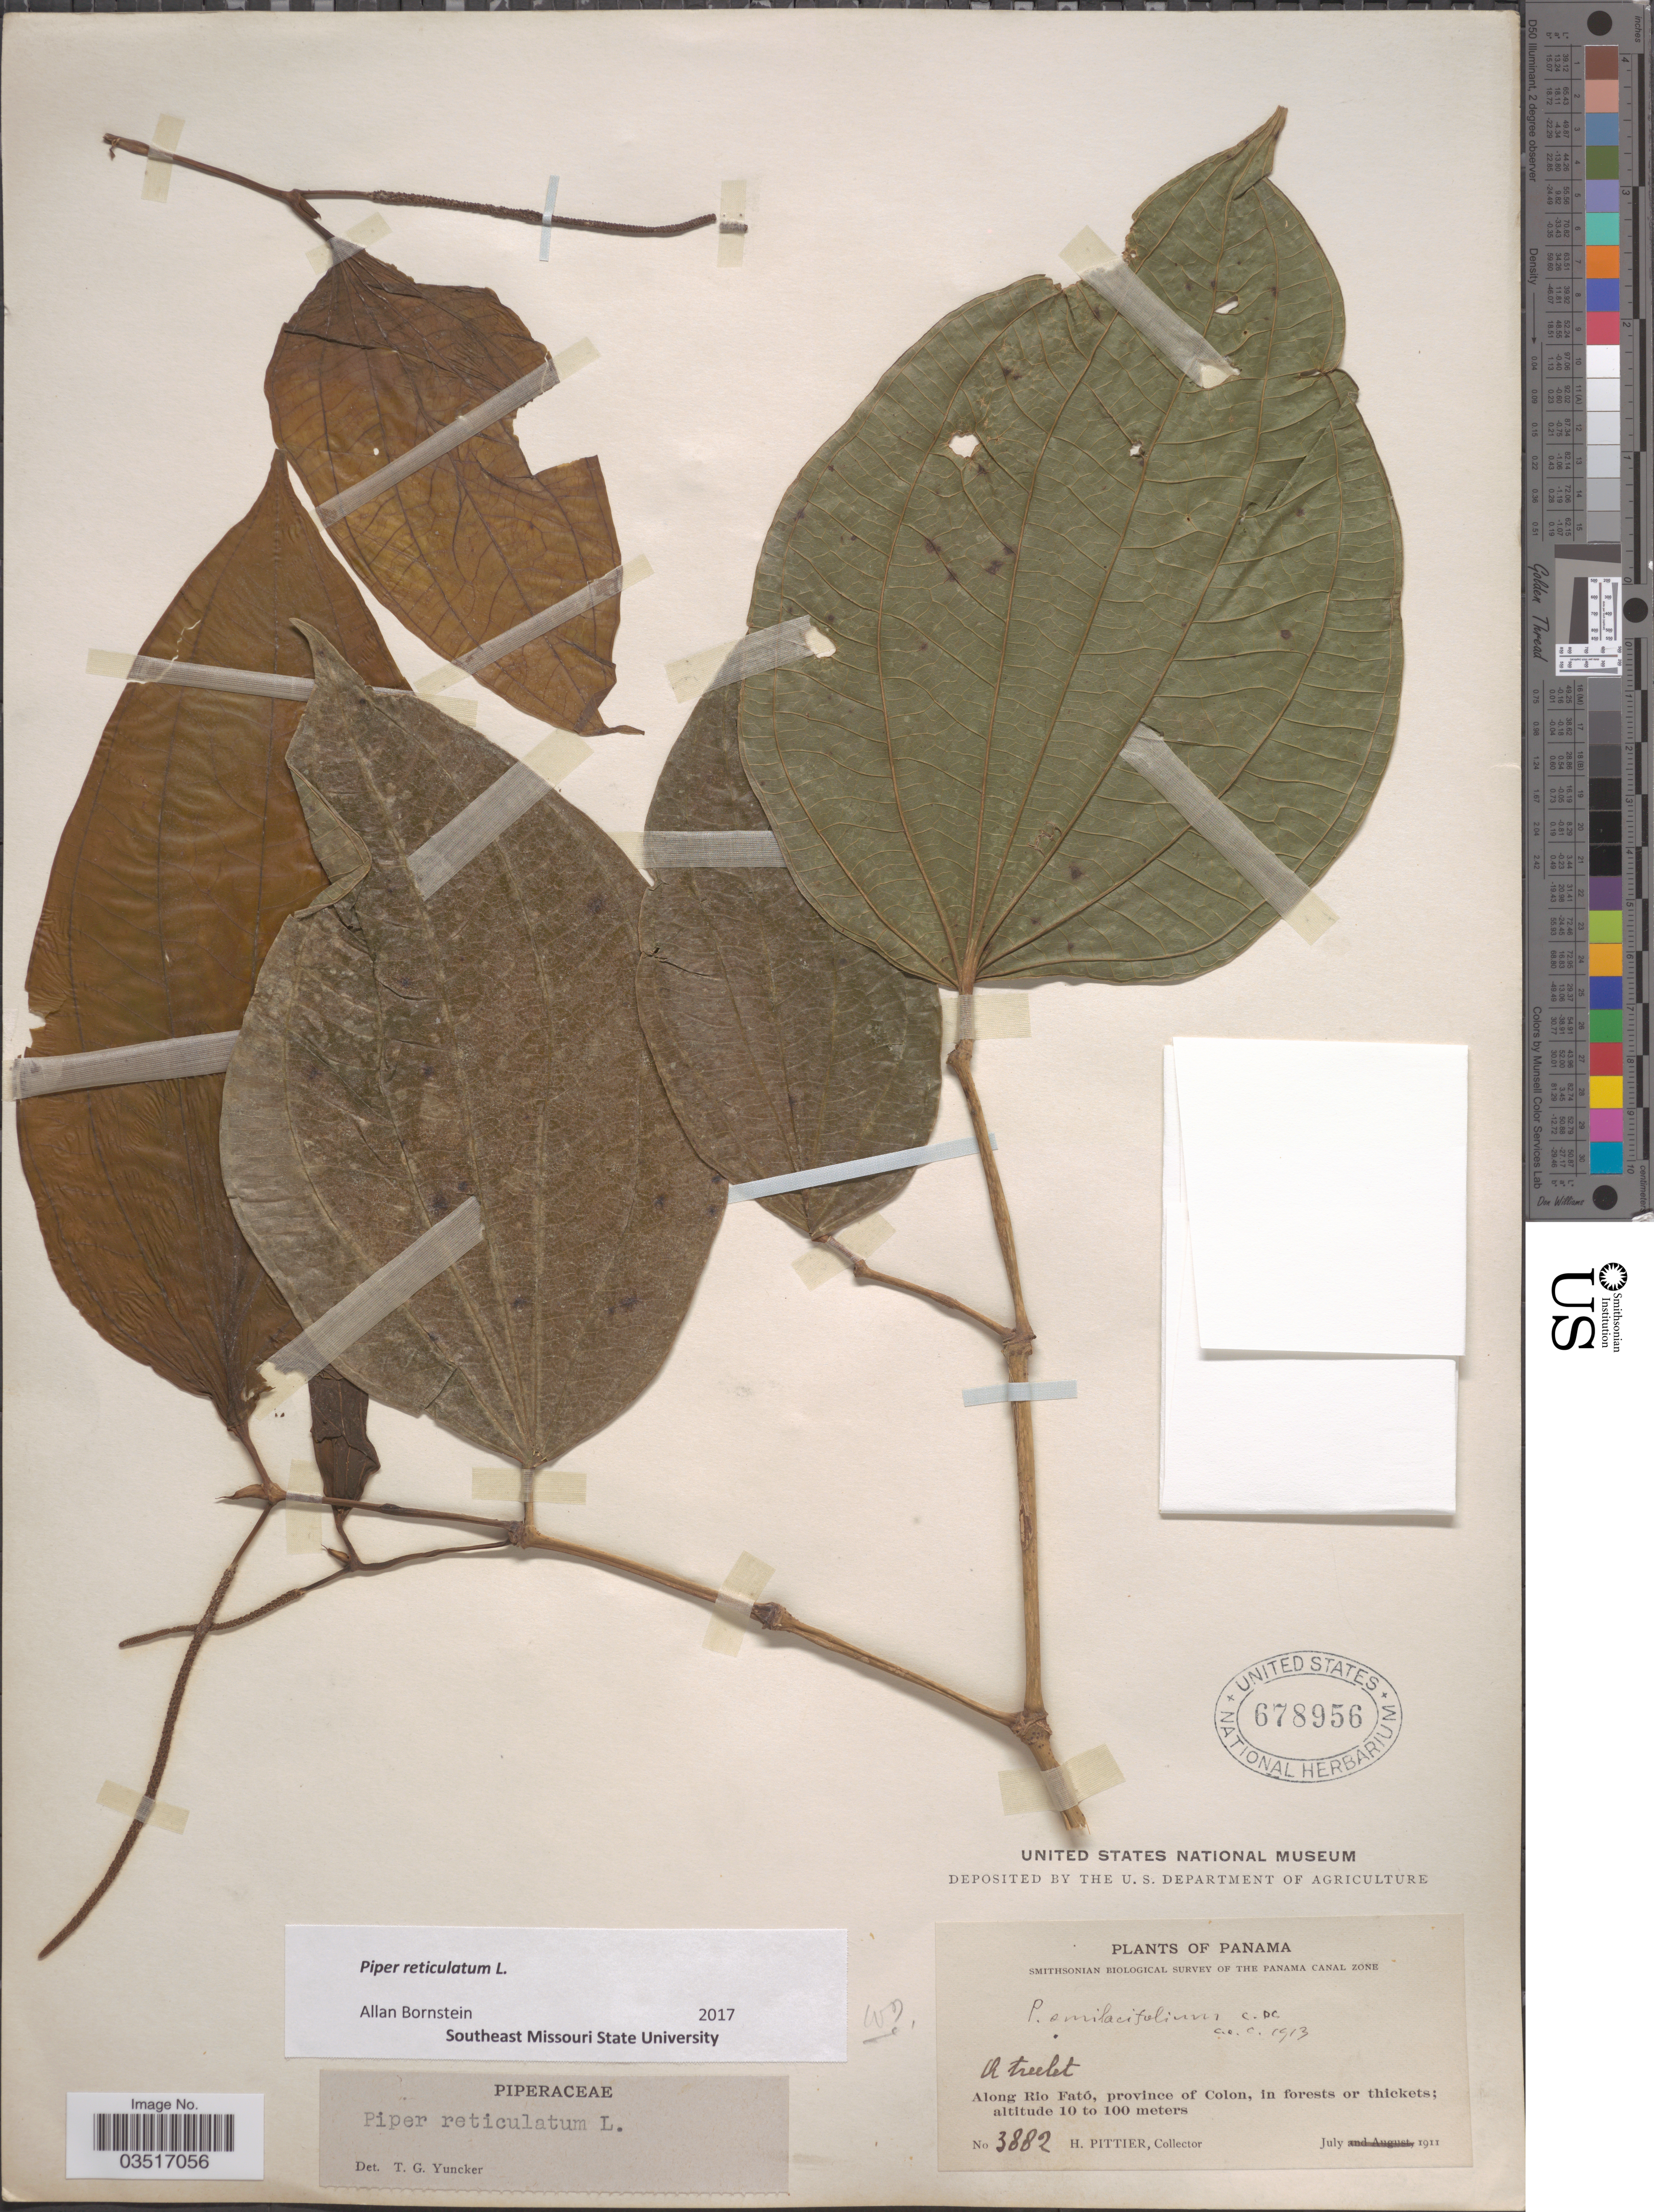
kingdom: Plantae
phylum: Tracheophyta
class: Magnoliopsida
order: Piperales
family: Piperaceae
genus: Piper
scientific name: Piper reticulatum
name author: L.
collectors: H. F. Pittier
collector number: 3882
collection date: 1911-07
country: Panama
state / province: Colón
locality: Along Rio Fató, province of Colon.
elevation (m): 10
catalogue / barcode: US 678956